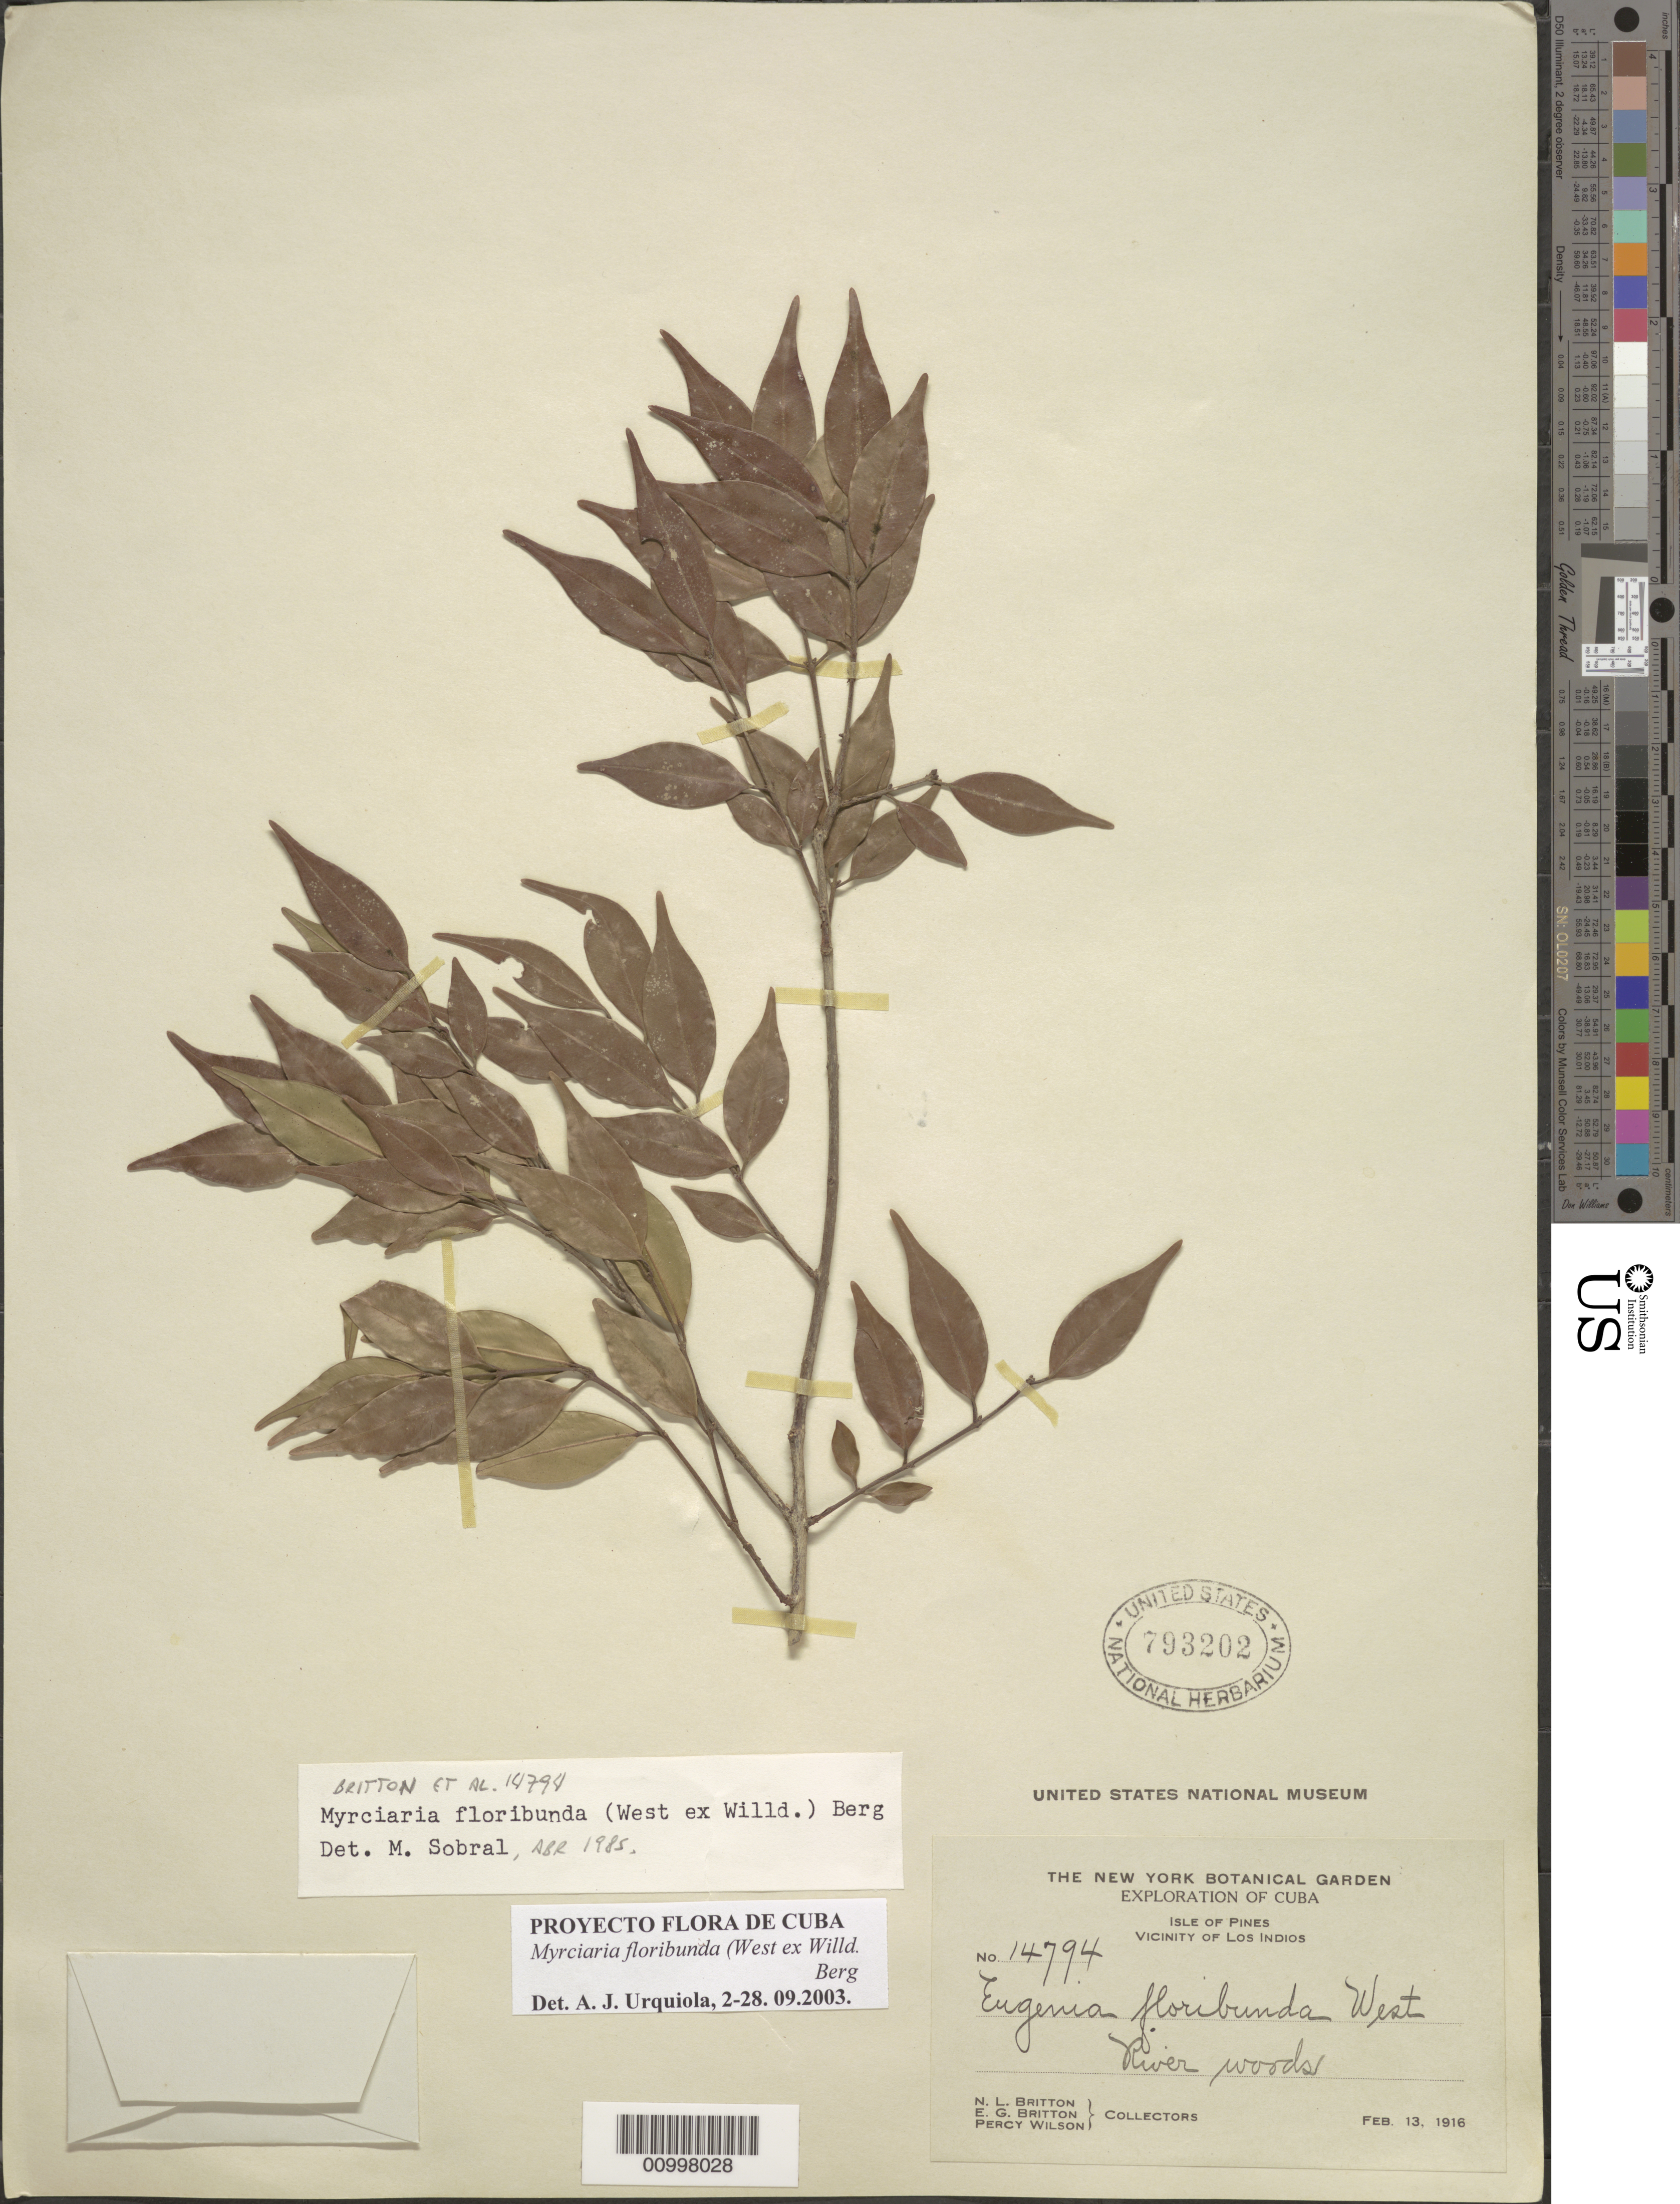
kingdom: Plantae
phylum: Tracheophyta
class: Magnoliopsida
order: Myrtales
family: Myrtaceae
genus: Myrciaria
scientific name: Myrciaria floribunda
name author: (H. West ex Willd.) O. Berg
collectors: N. Britton, E. G. Britton & P. Wilson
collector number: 14794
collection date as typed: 13 Feb 1916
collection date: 1916-02-13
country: Cuba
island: Isla de la Juventud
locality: Vicinity of Los Indios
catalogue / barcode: US 793202